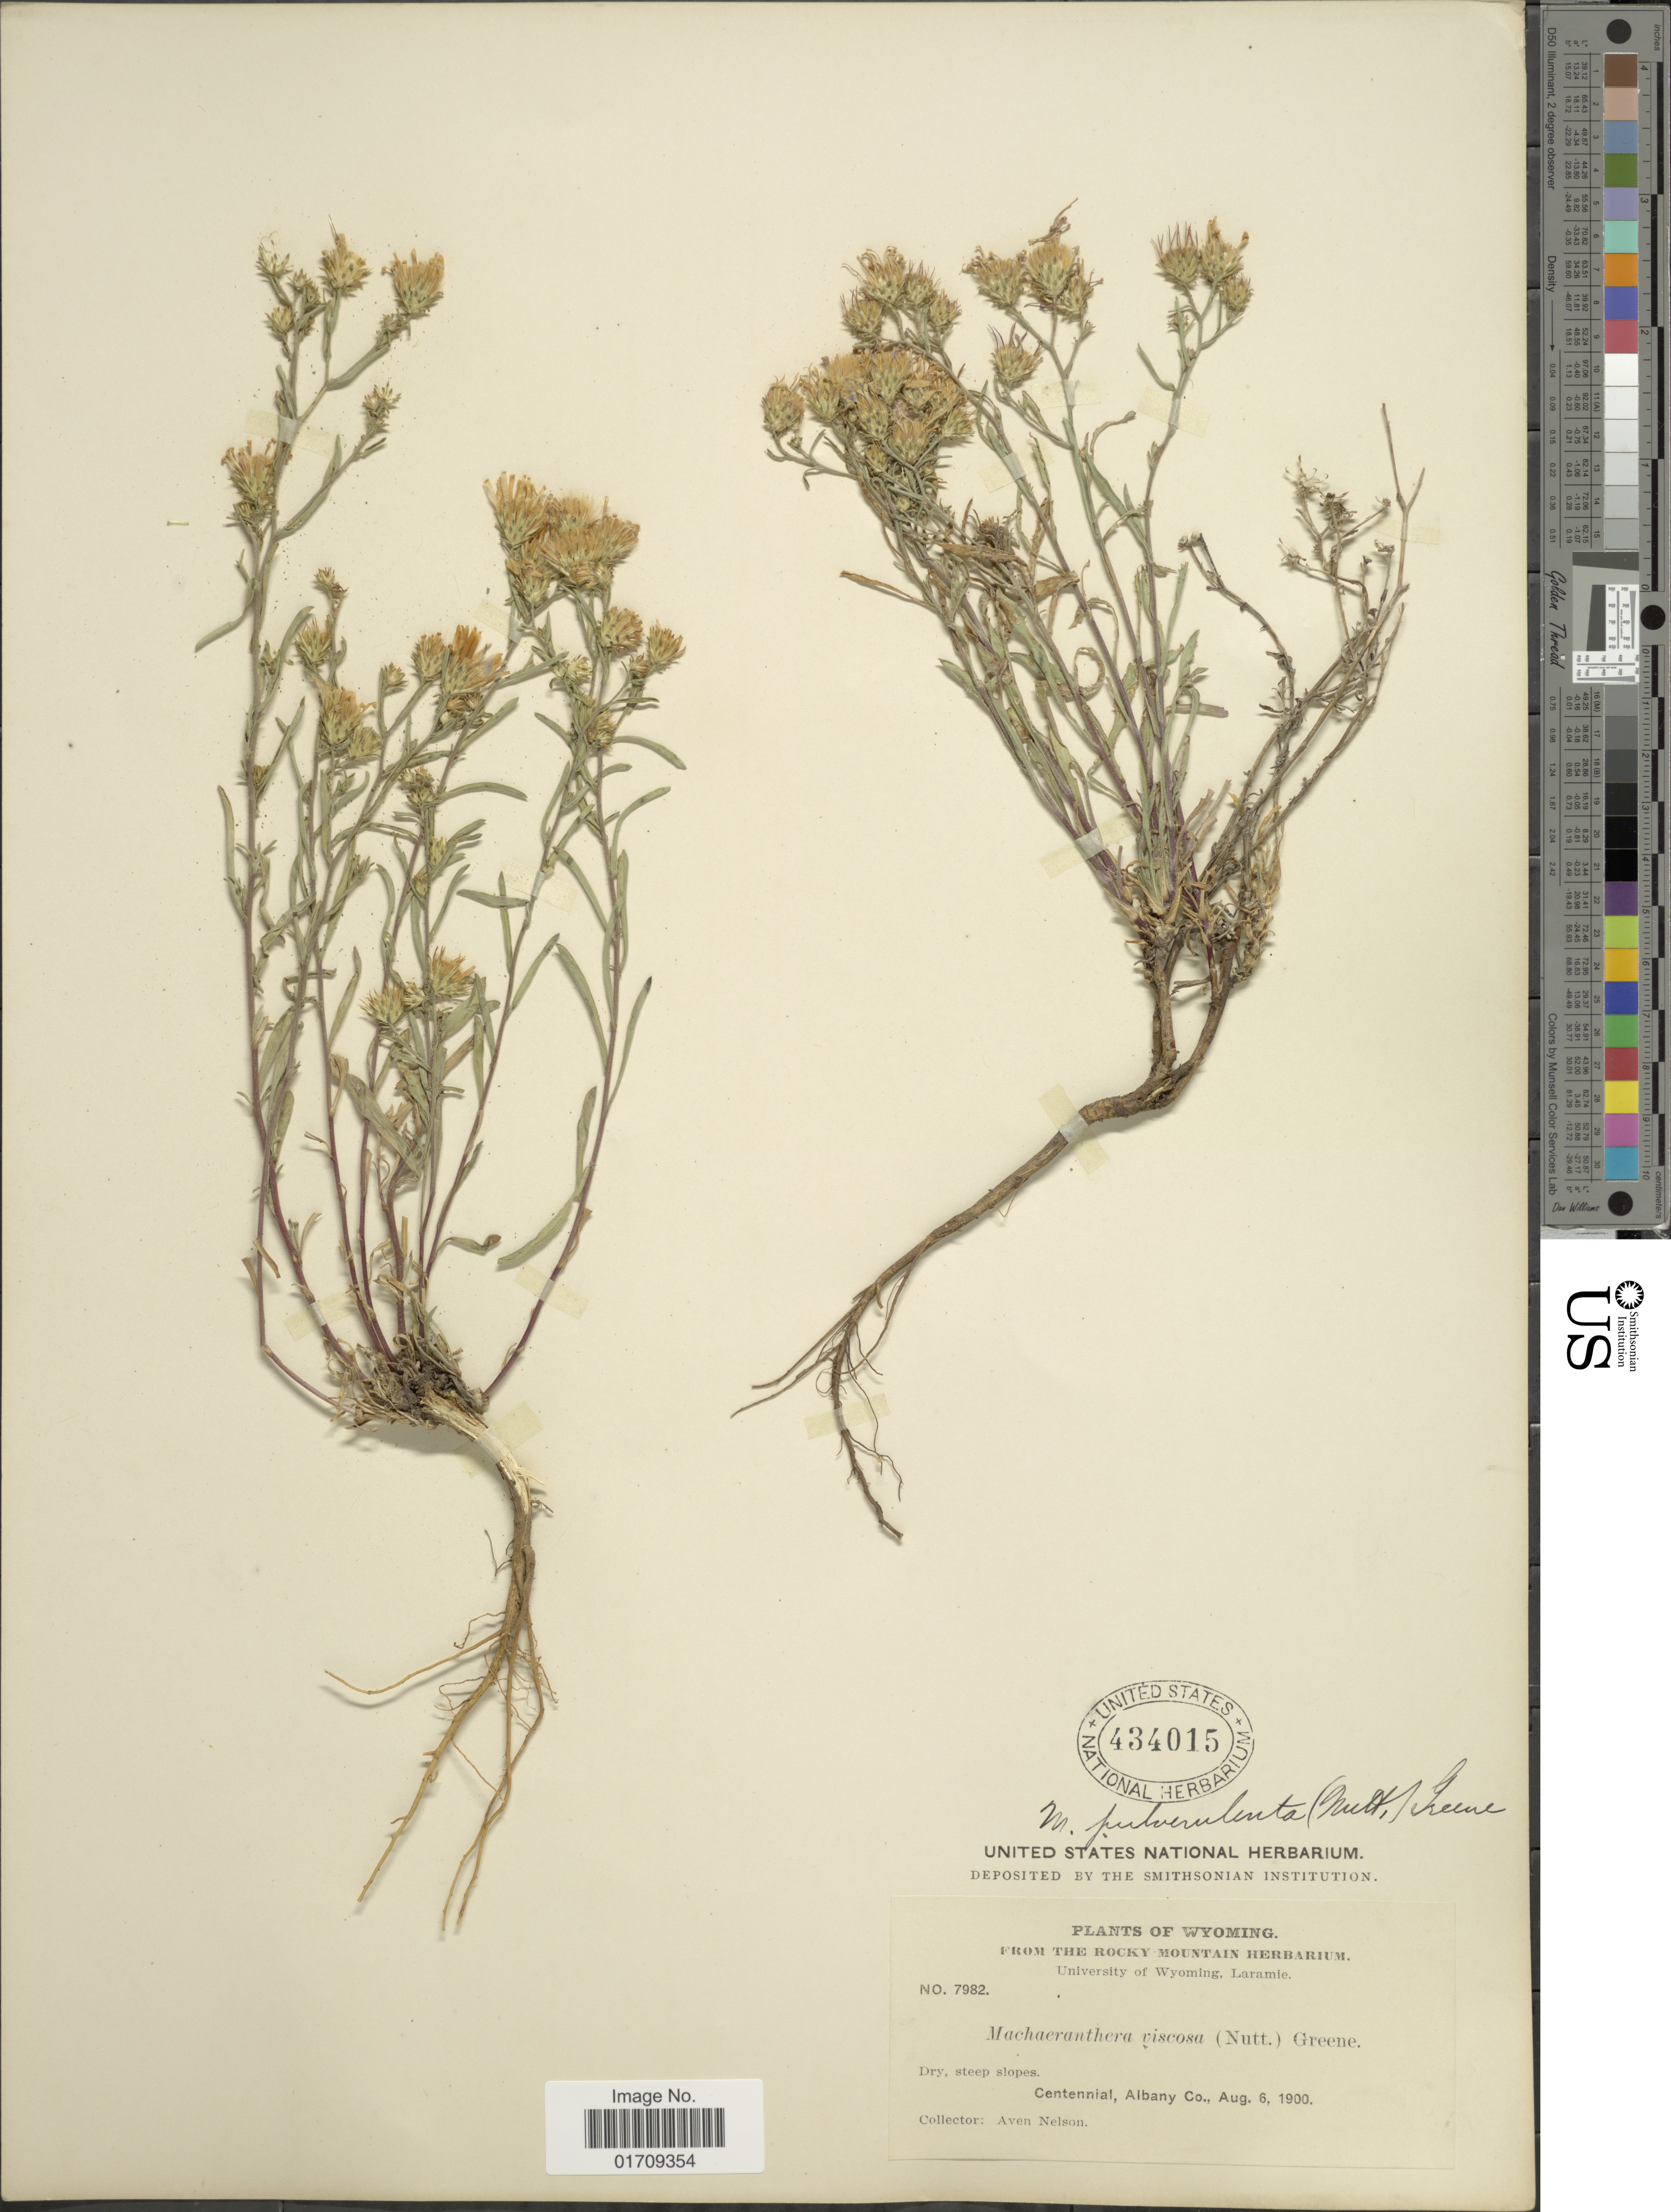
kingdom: Plantae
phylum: Tracheophyta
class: Magnoliopsida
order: Asterales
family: Asteraceae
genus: Machaeranthera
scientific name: Machaeranthera subalpina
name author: Greene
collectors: A. Nelson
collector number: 7982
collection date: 1900-08-06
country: United States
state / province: Wyoming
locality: Centennial, Albany Co.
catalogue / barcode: US 434015